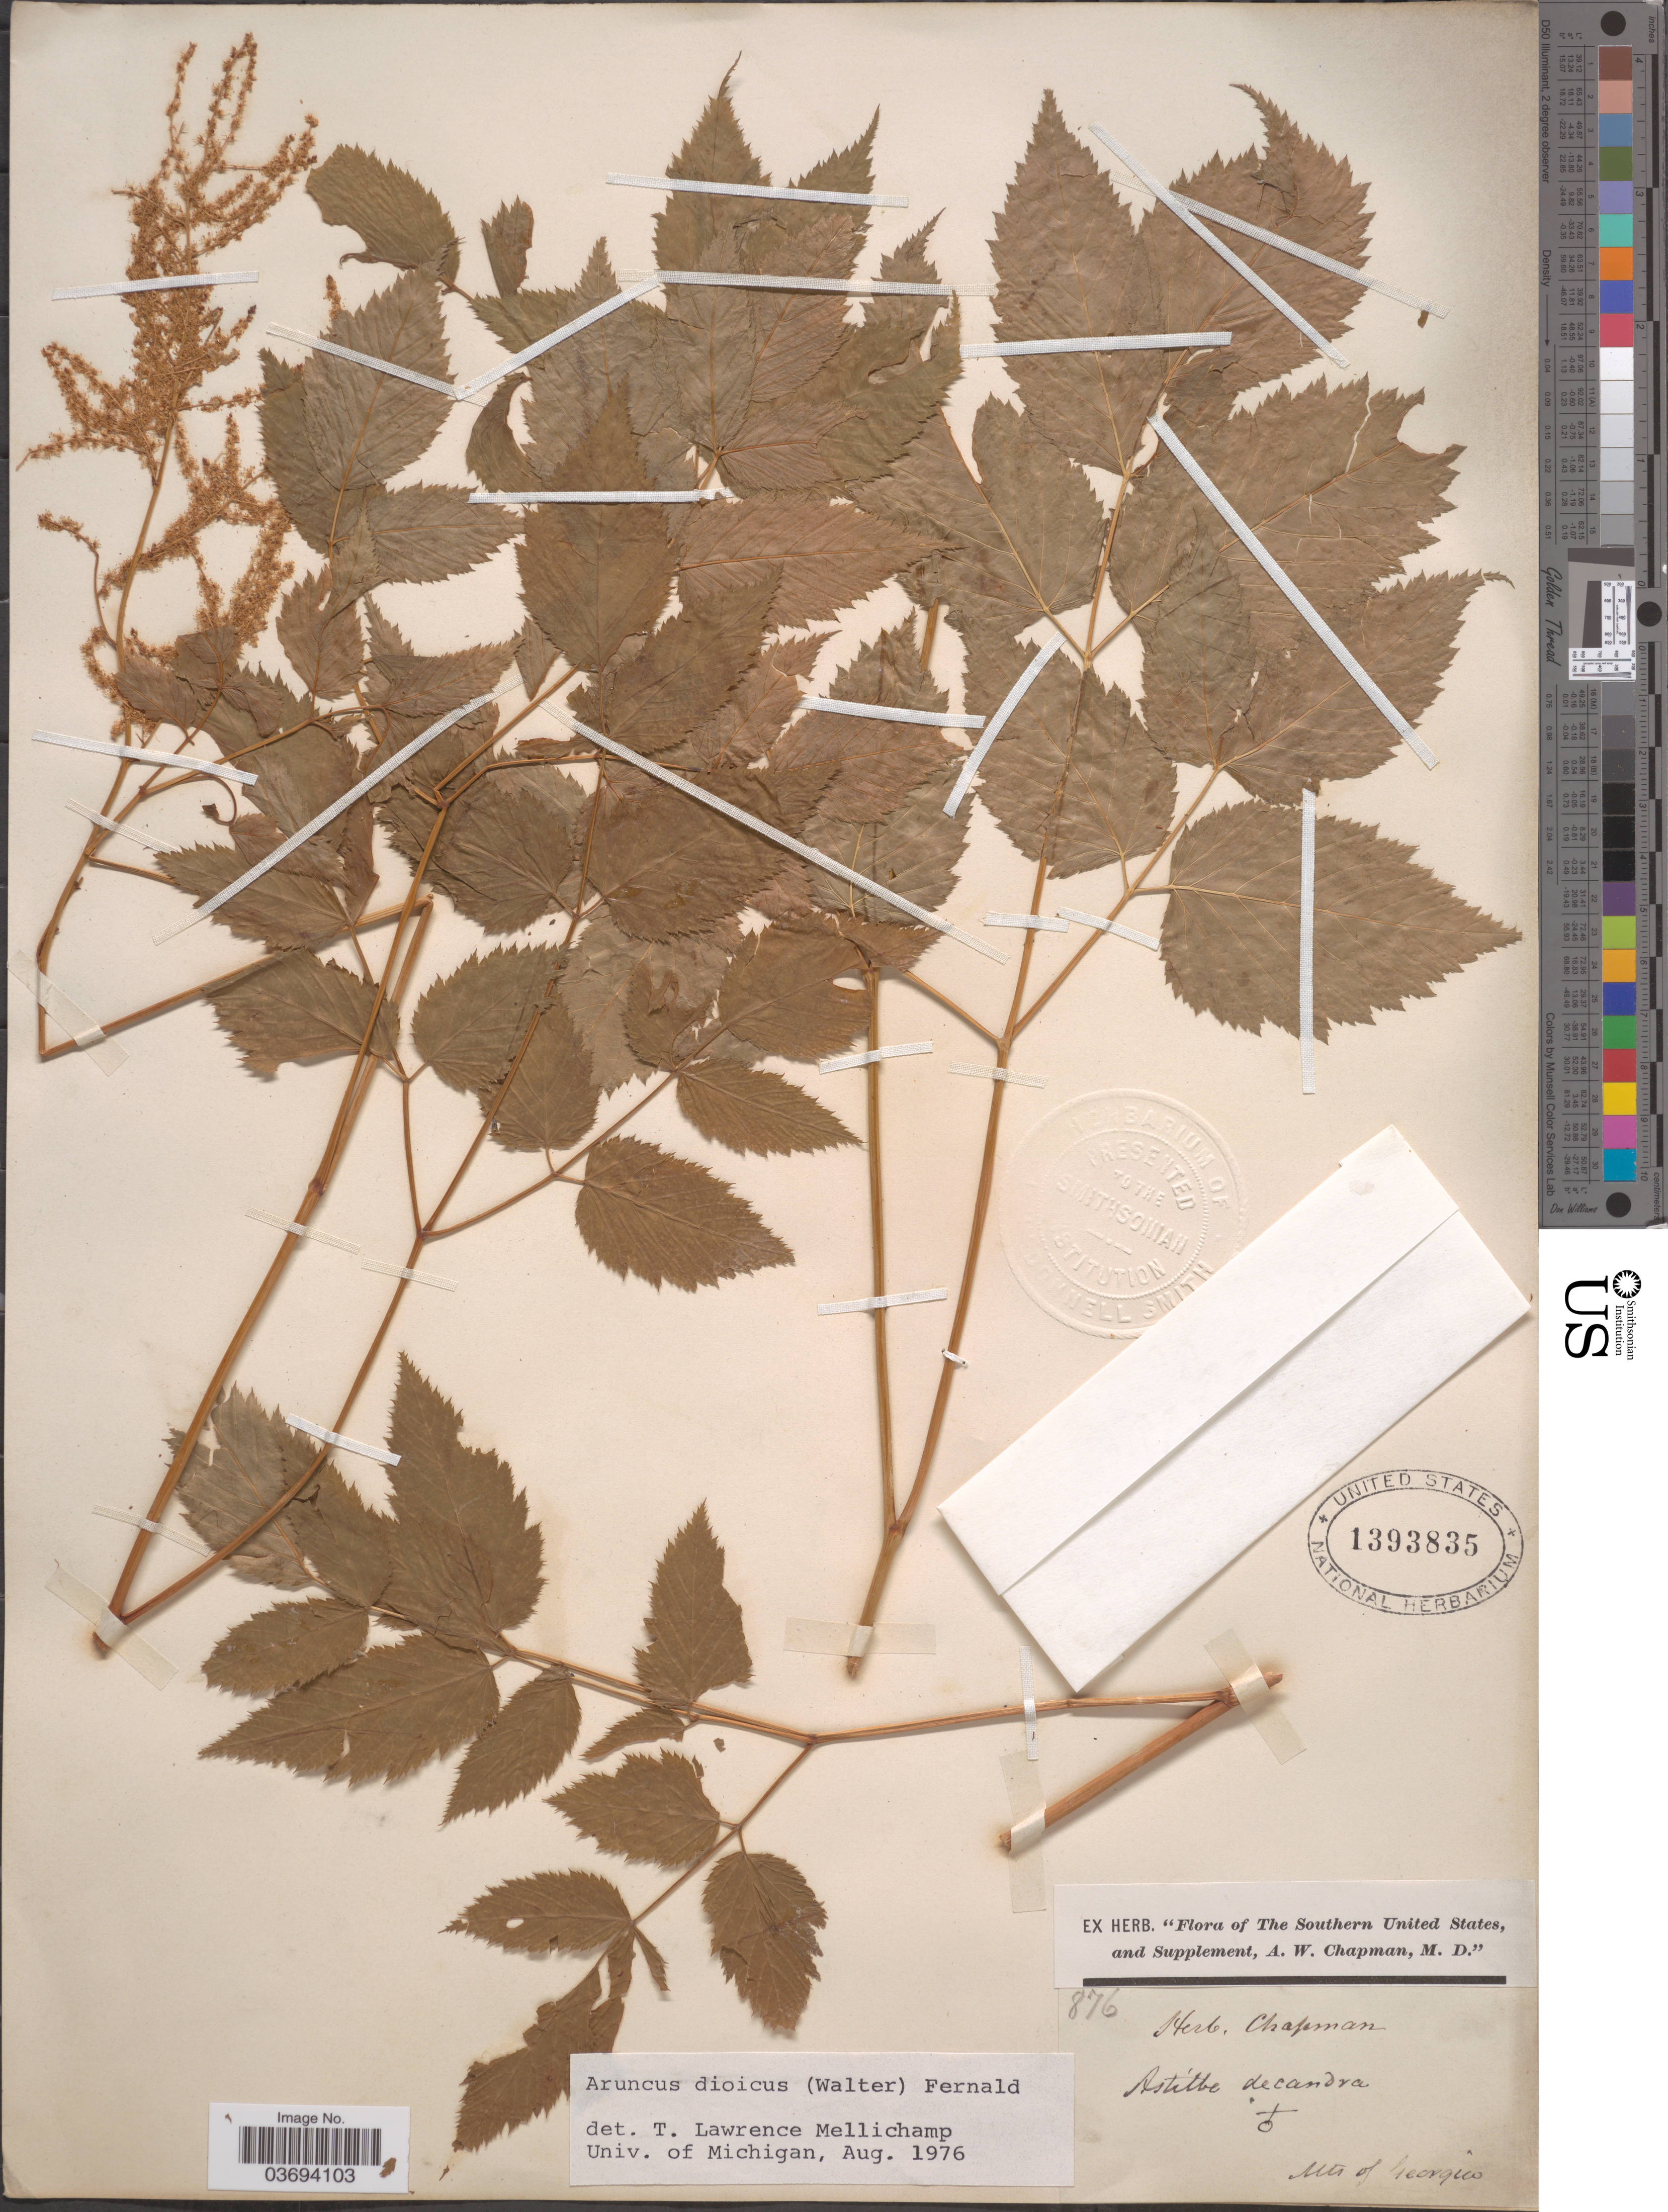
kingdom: Plantae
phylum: Tracheophyta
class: Magnoliopsida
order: Rosales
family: Rosaceae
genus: Aruncus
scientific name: Aruncus dioicus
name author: (Walter) Fernald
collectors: ex herb. Chapman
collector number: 876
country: United States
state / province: Georgia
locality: The Southern United States. Mts of Georgia.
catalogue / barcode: US 1393835